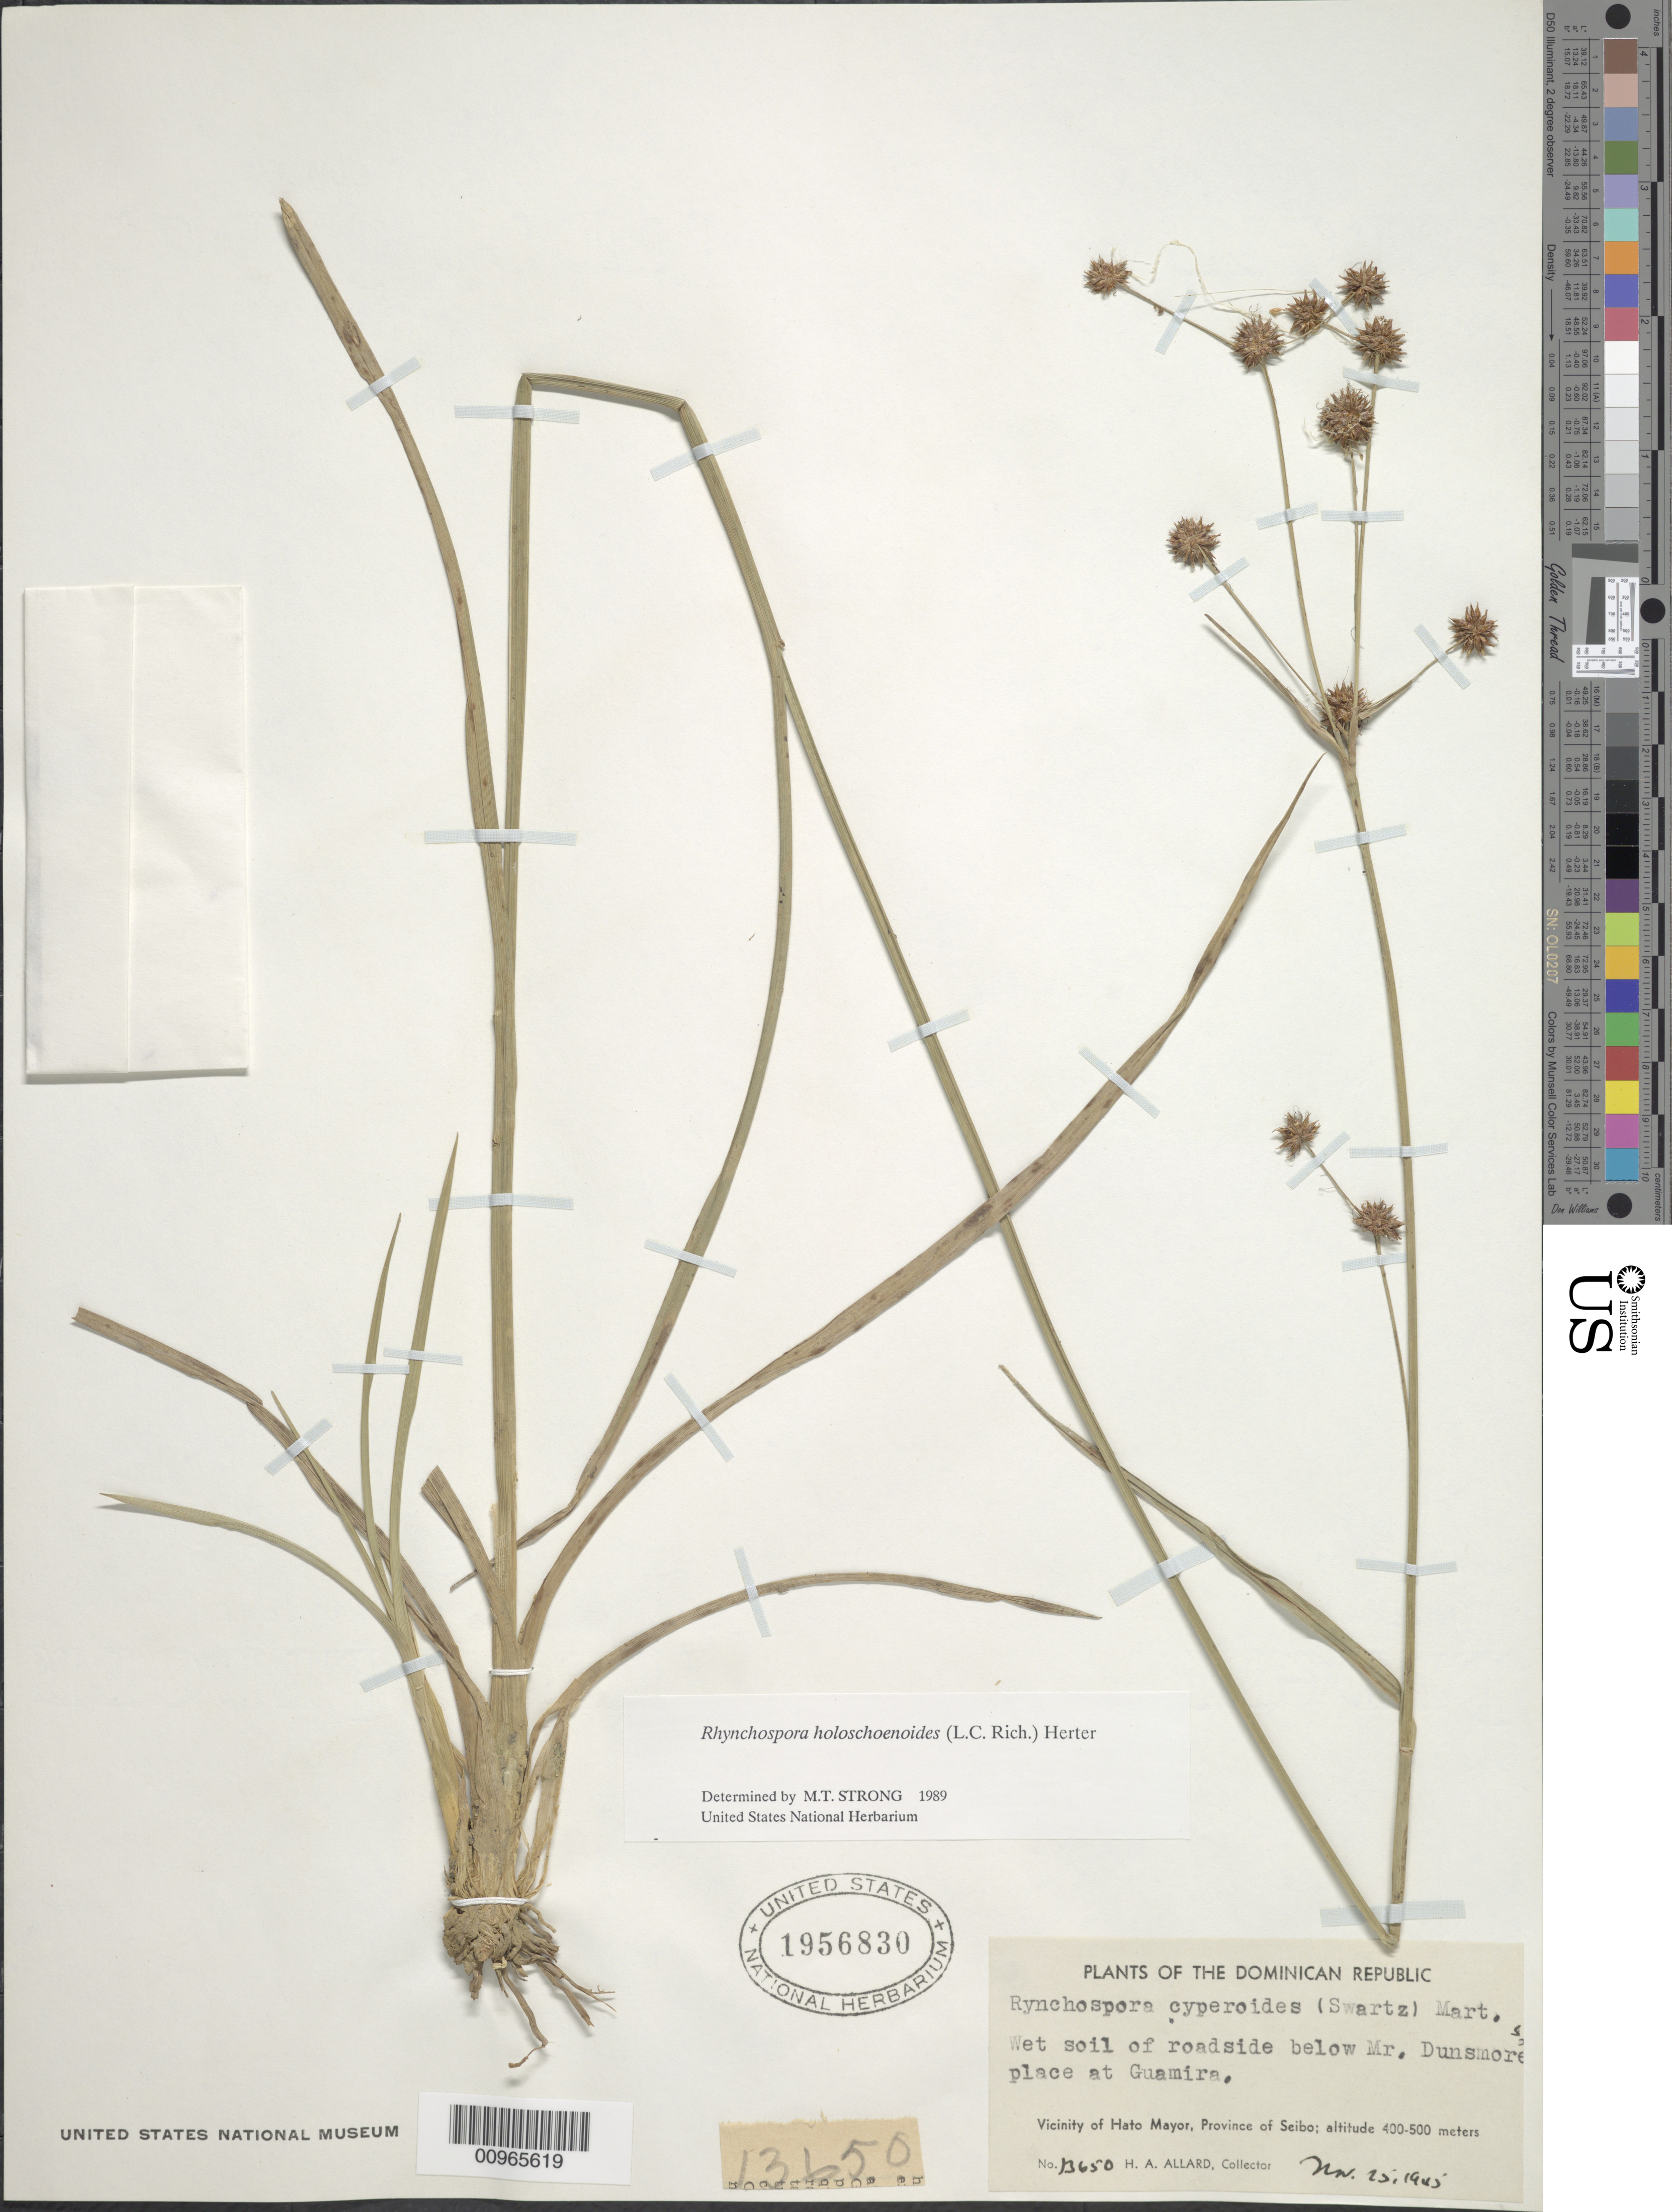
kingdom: Plantae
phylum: Tracheophyta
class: Liliopsida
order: Poales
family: Cyperaceae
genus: Rhynchospora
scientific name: Rhynchospora holoschoenoides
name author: (Rich.) Herter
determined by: Strong, M. T., (US), Smithsonian Institution - National Museum of Natural History (UNITED STATES)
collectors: H. A. Allard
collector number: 13650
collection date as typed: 25 Nov 1945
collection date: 1945-11-25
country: Dominican Republic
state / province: El Seibo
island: Hispaniola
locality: Vicinity of Hato Mayor, roadside below Mr. Dunsmore's place at Guamira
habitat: Wet soil of roadside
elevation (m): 400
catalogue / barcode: US 1956830